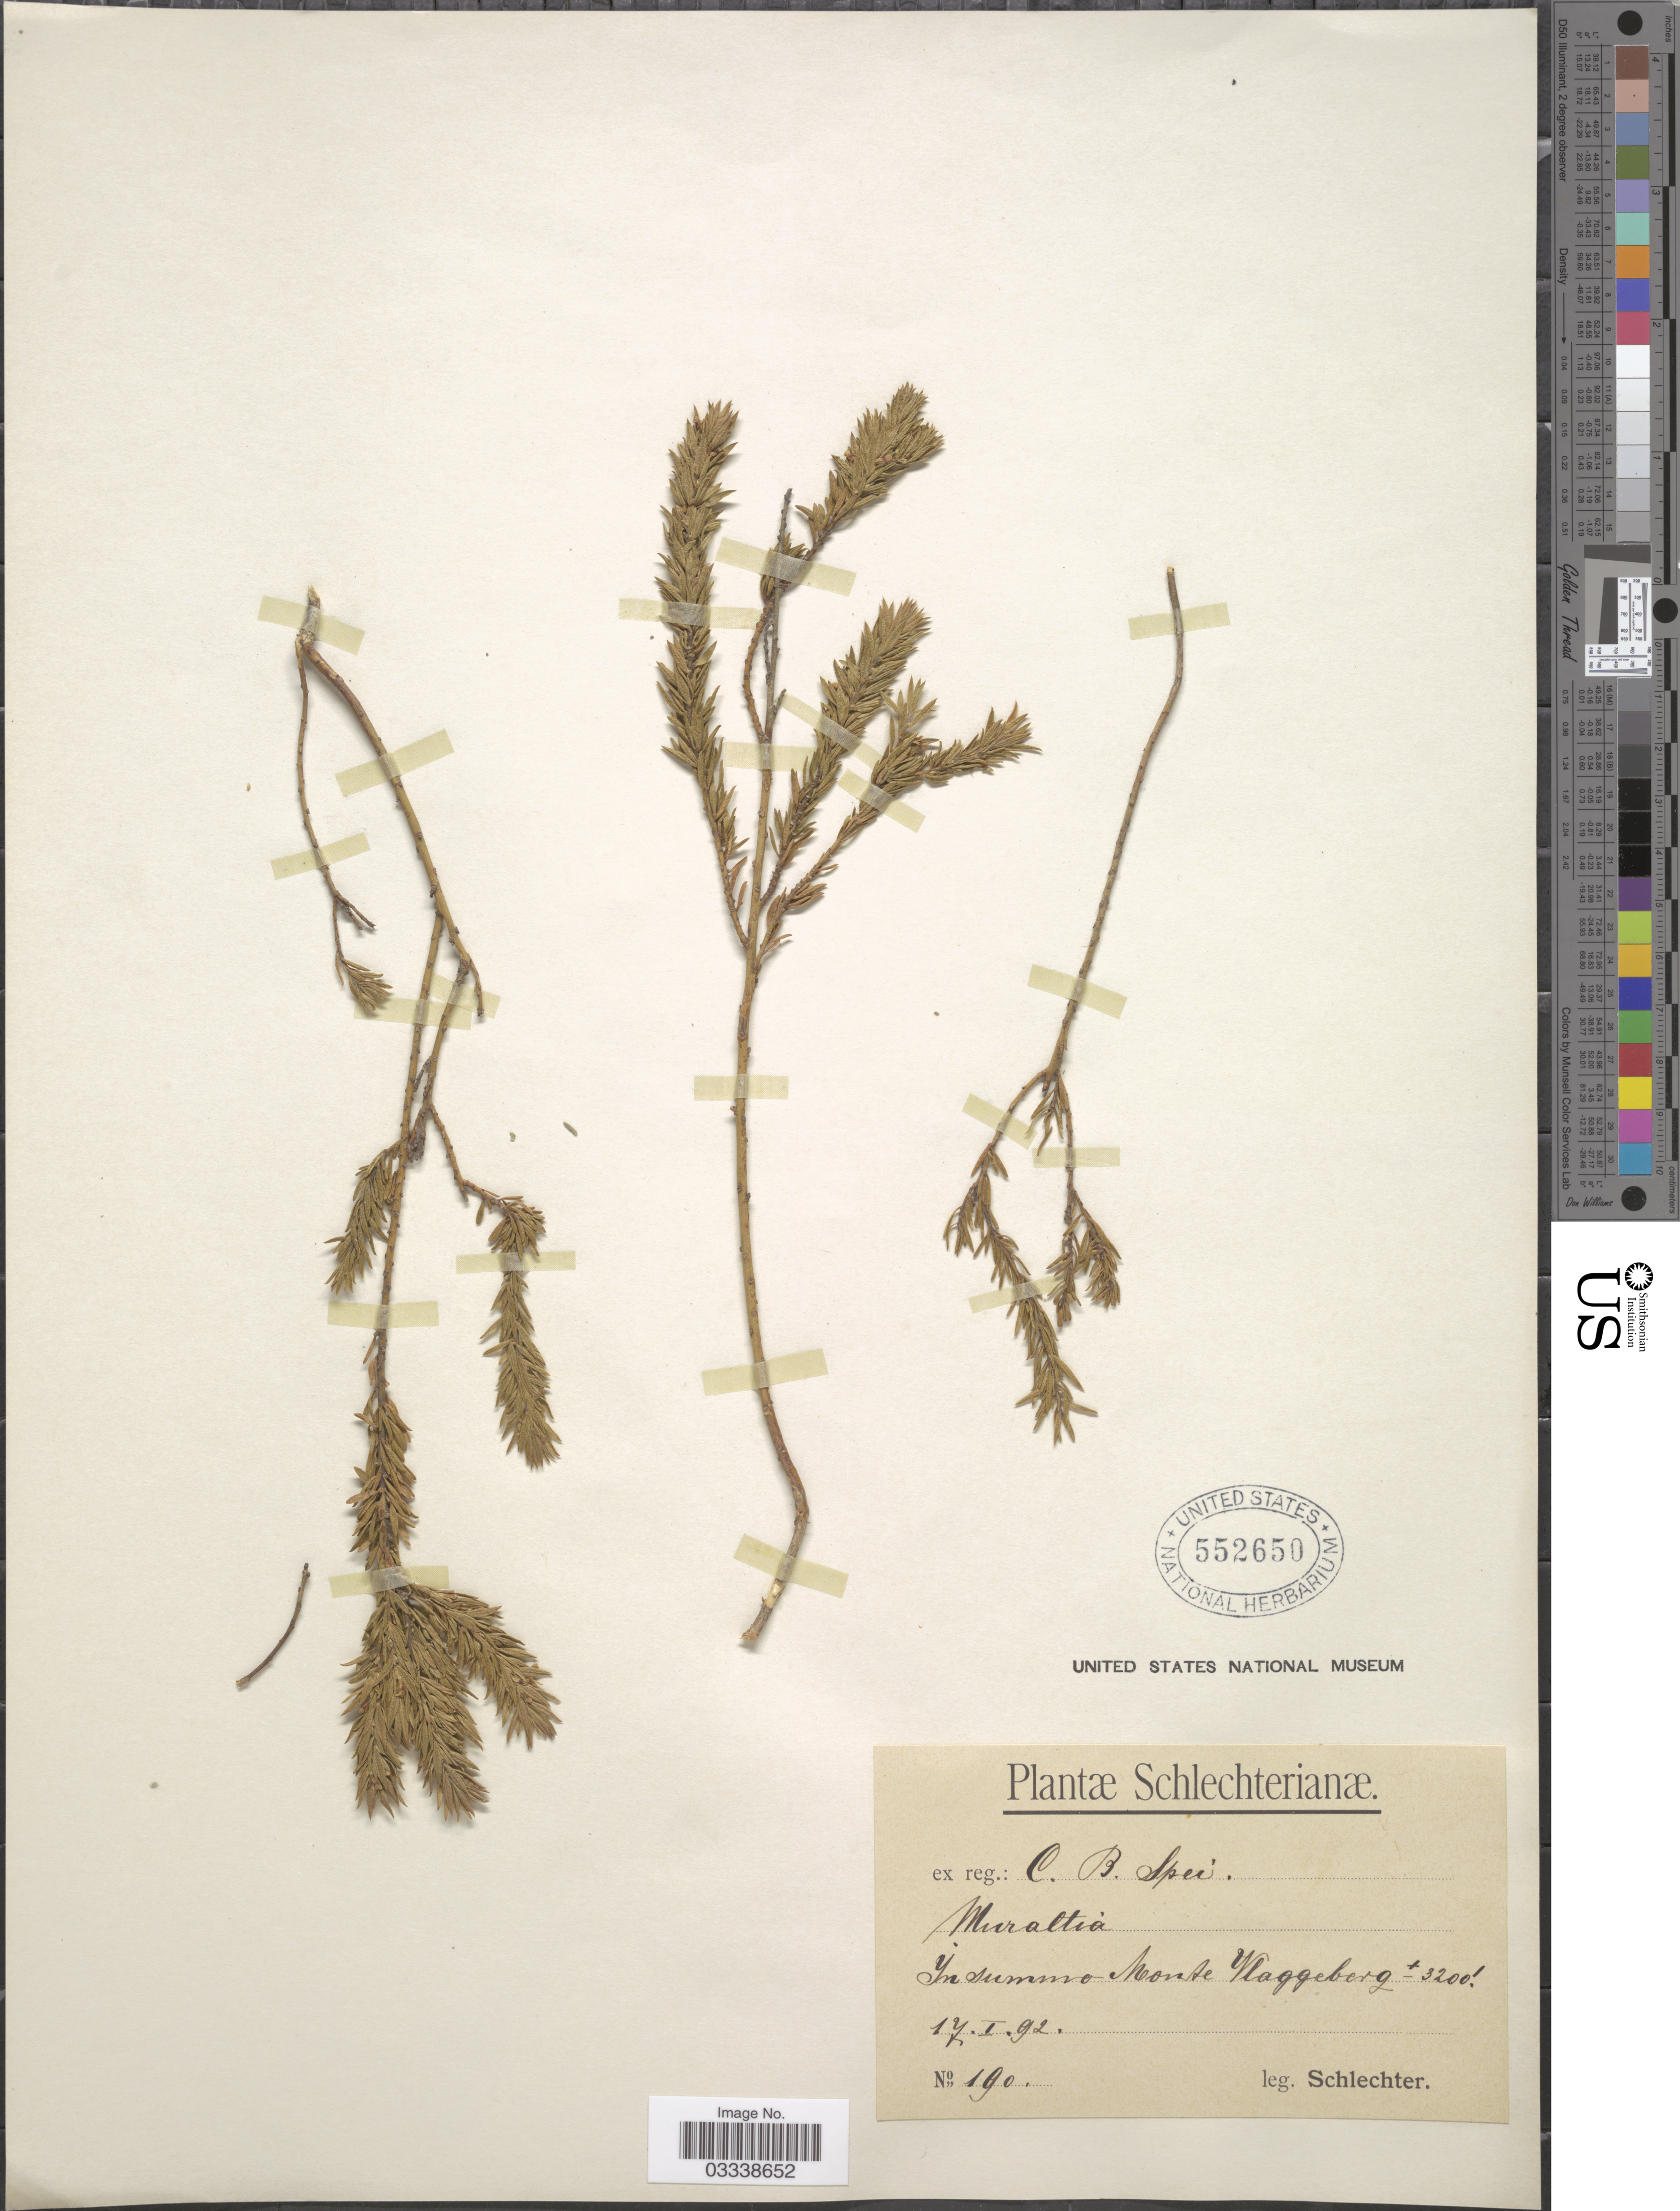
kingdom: Plantae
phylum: Tracheophyta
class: Magnoliopsida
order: Fabales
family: Polygalaceae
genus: Muraltia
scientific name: Muraltia sp.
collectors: Schlechter, --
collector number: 190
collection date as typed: Transcribed d/m/y: 17/1/92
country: South Africa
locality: Ex reg.: C. B. Spei. In summo Monte Waggeberg.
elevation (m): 975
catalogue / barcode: US 552650